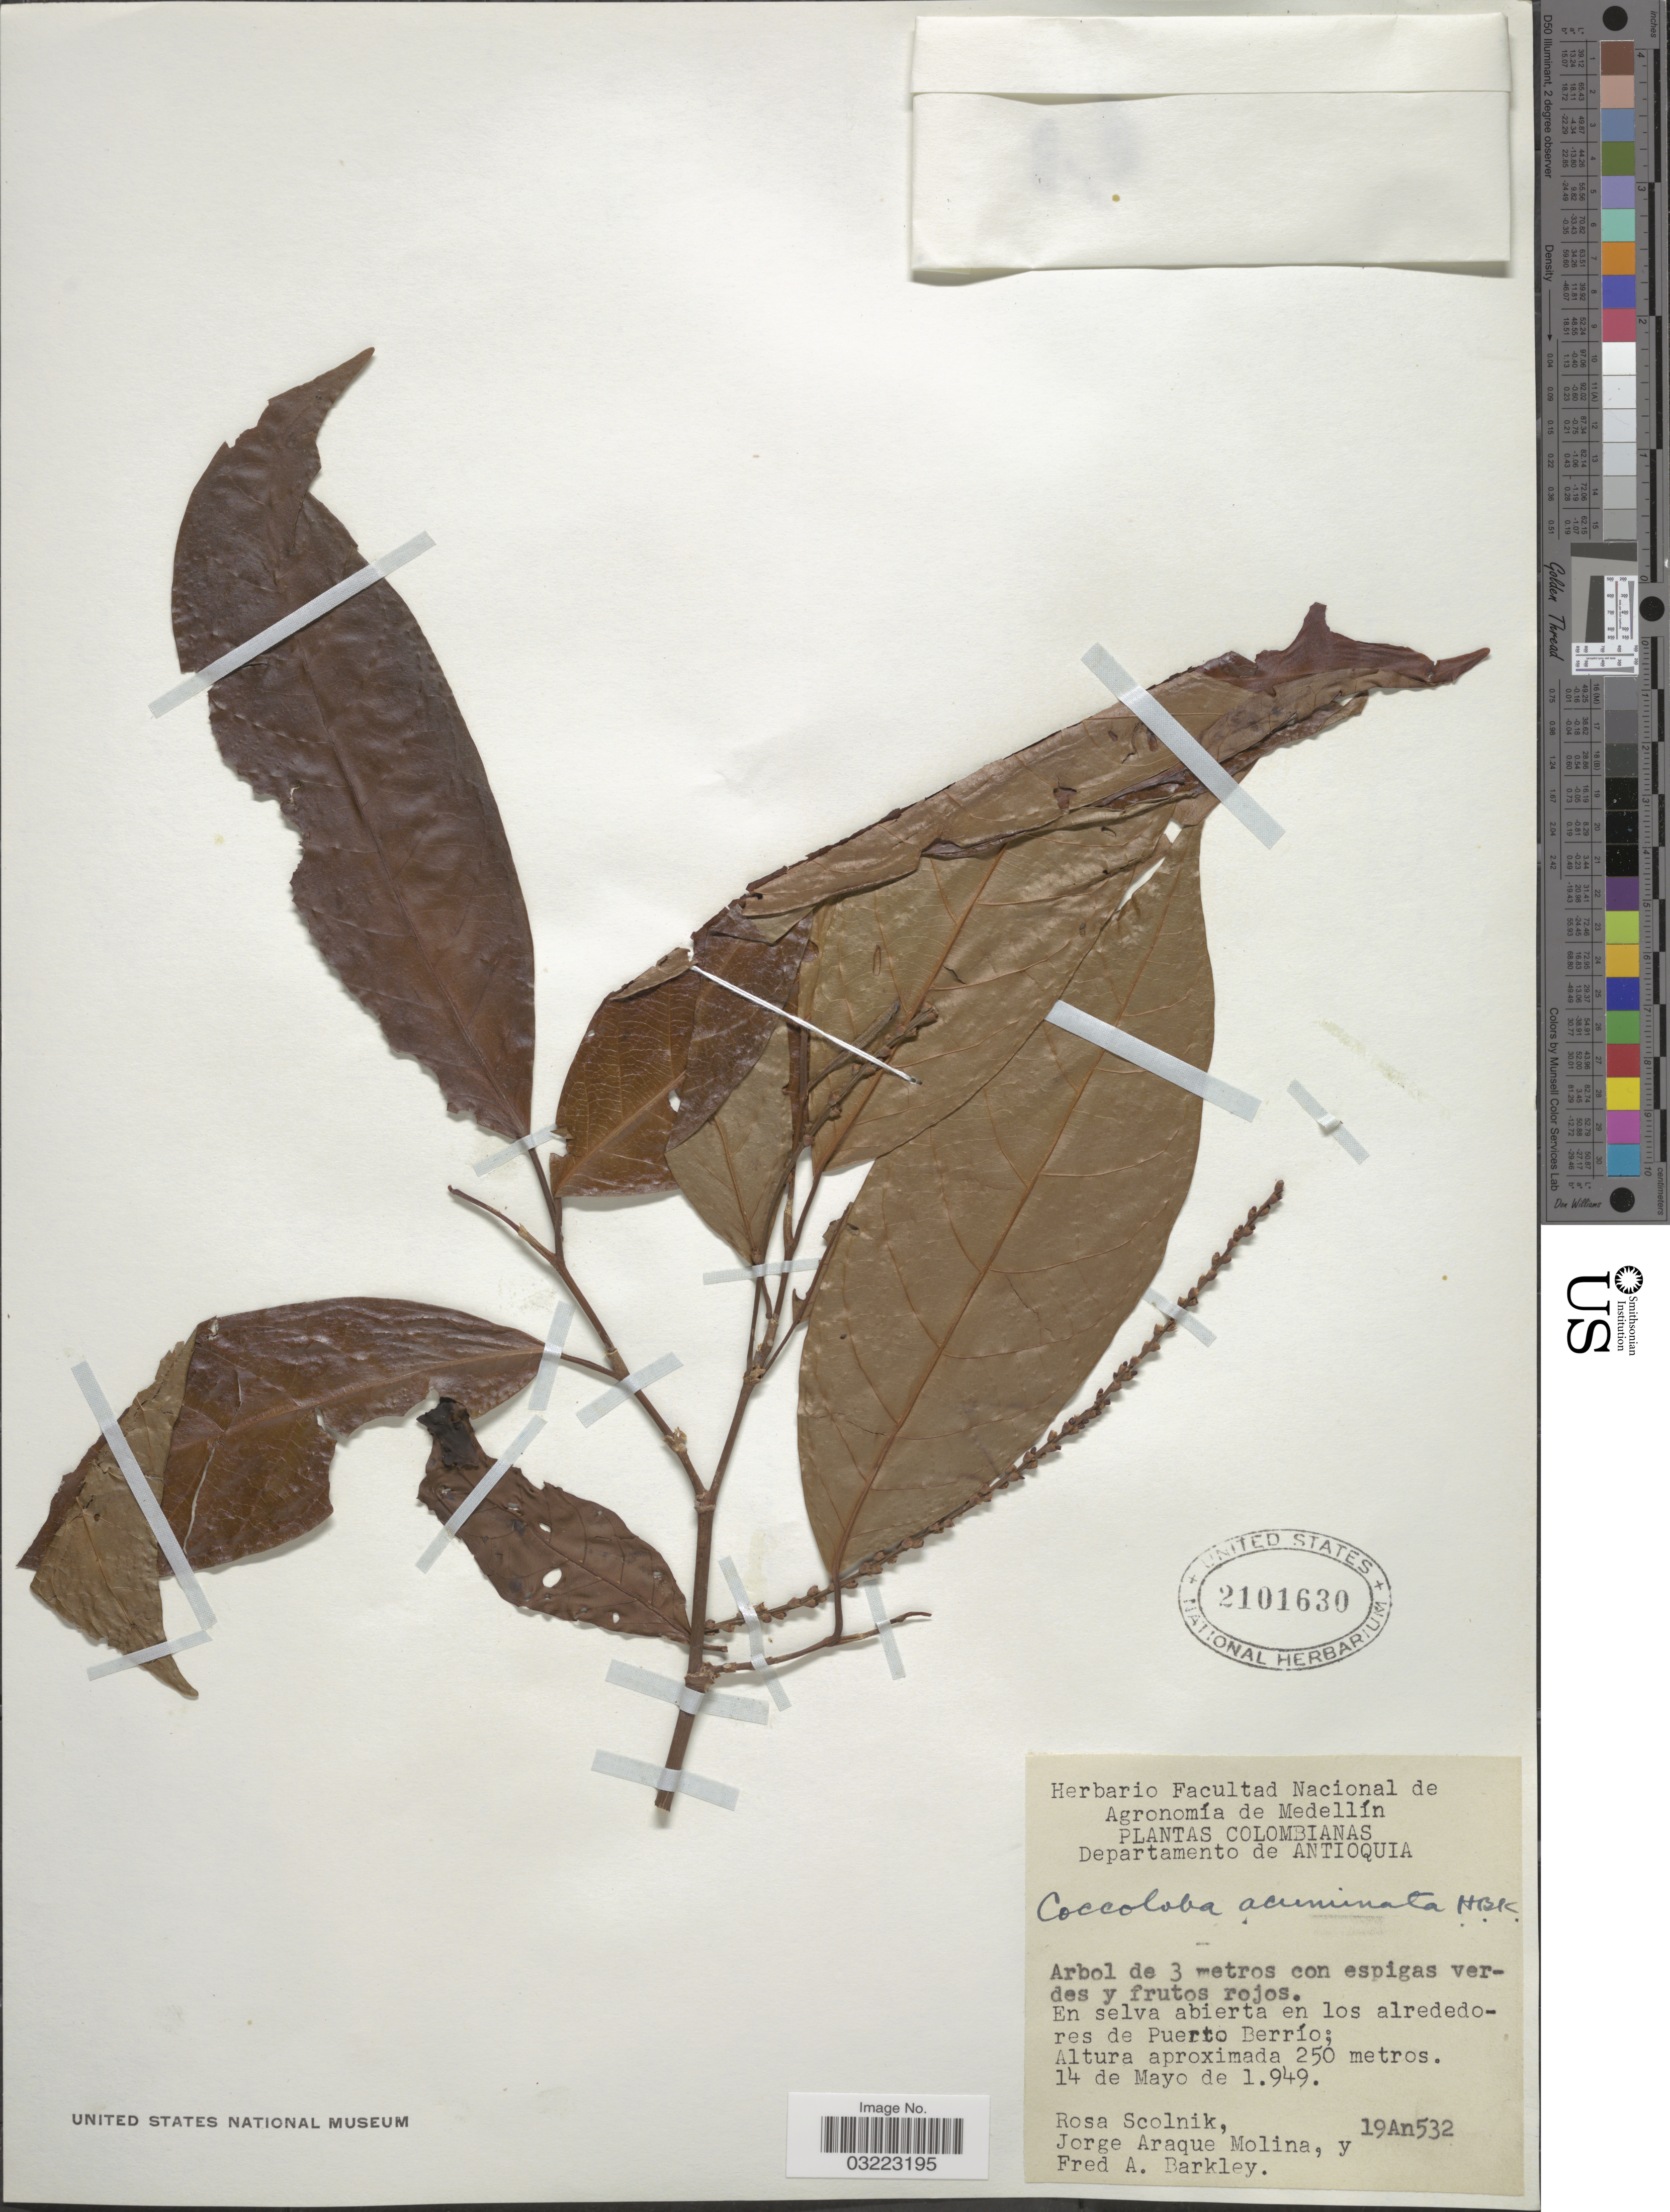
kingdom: Plantae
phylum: Tracheophyta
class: Magnoliopsida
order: Caryophyllales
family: Polygonaceae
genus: Coccoloba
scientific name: Coccoloba acuminata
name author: Kunth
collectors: R. Scolnik, J. A. Molina & F. A. Barkley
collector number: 19An532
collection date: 1949-05-14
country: Colombia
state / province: Antioquia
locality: Departamento de Antioquia, En selva abierta en los alrededores de Puerto Berrío.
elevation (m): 250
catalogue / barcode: US 2101630